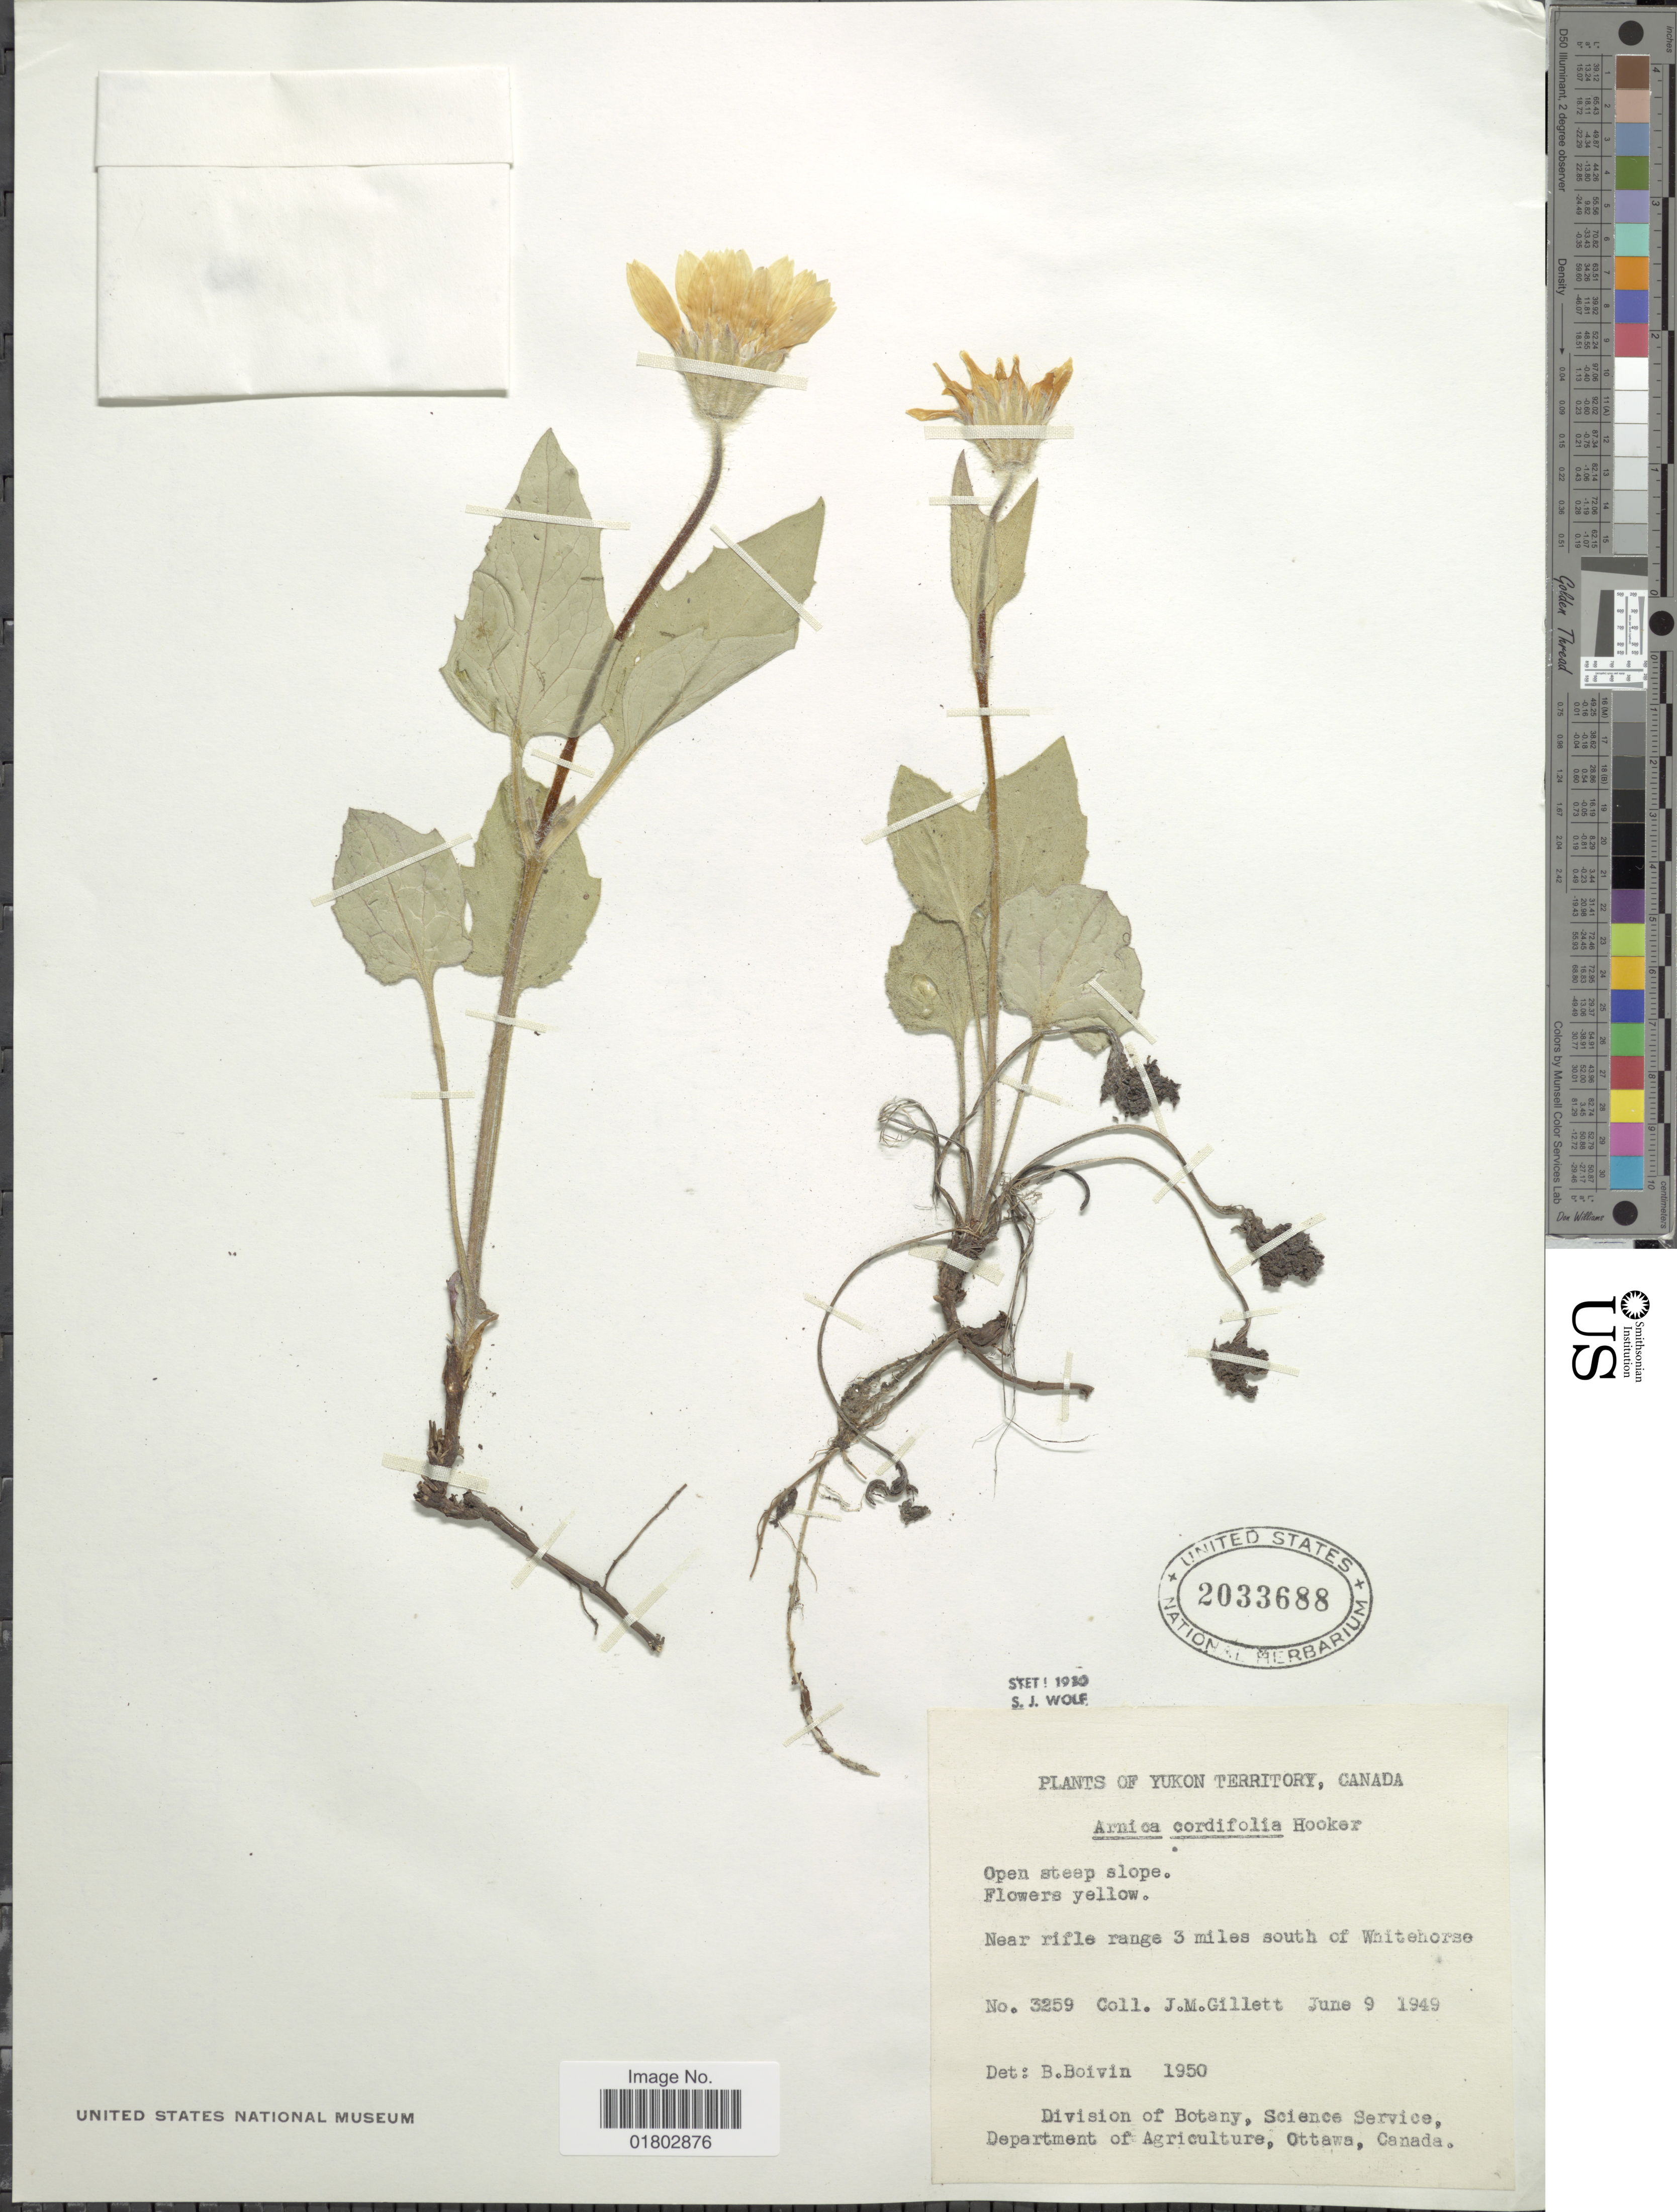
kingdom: Plantae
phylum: Tracheophyta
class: Magnoliopsida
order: Asterales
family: Asteraceae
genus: Arnica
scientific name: Arnica cordifolia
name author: Hook.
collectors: J. M. Gillett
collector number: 3259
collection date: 1949-06-09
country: Canada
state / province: Yukon Territory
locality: Near rifle range 3 miles south of Whitehorse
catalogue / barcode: US 2033688